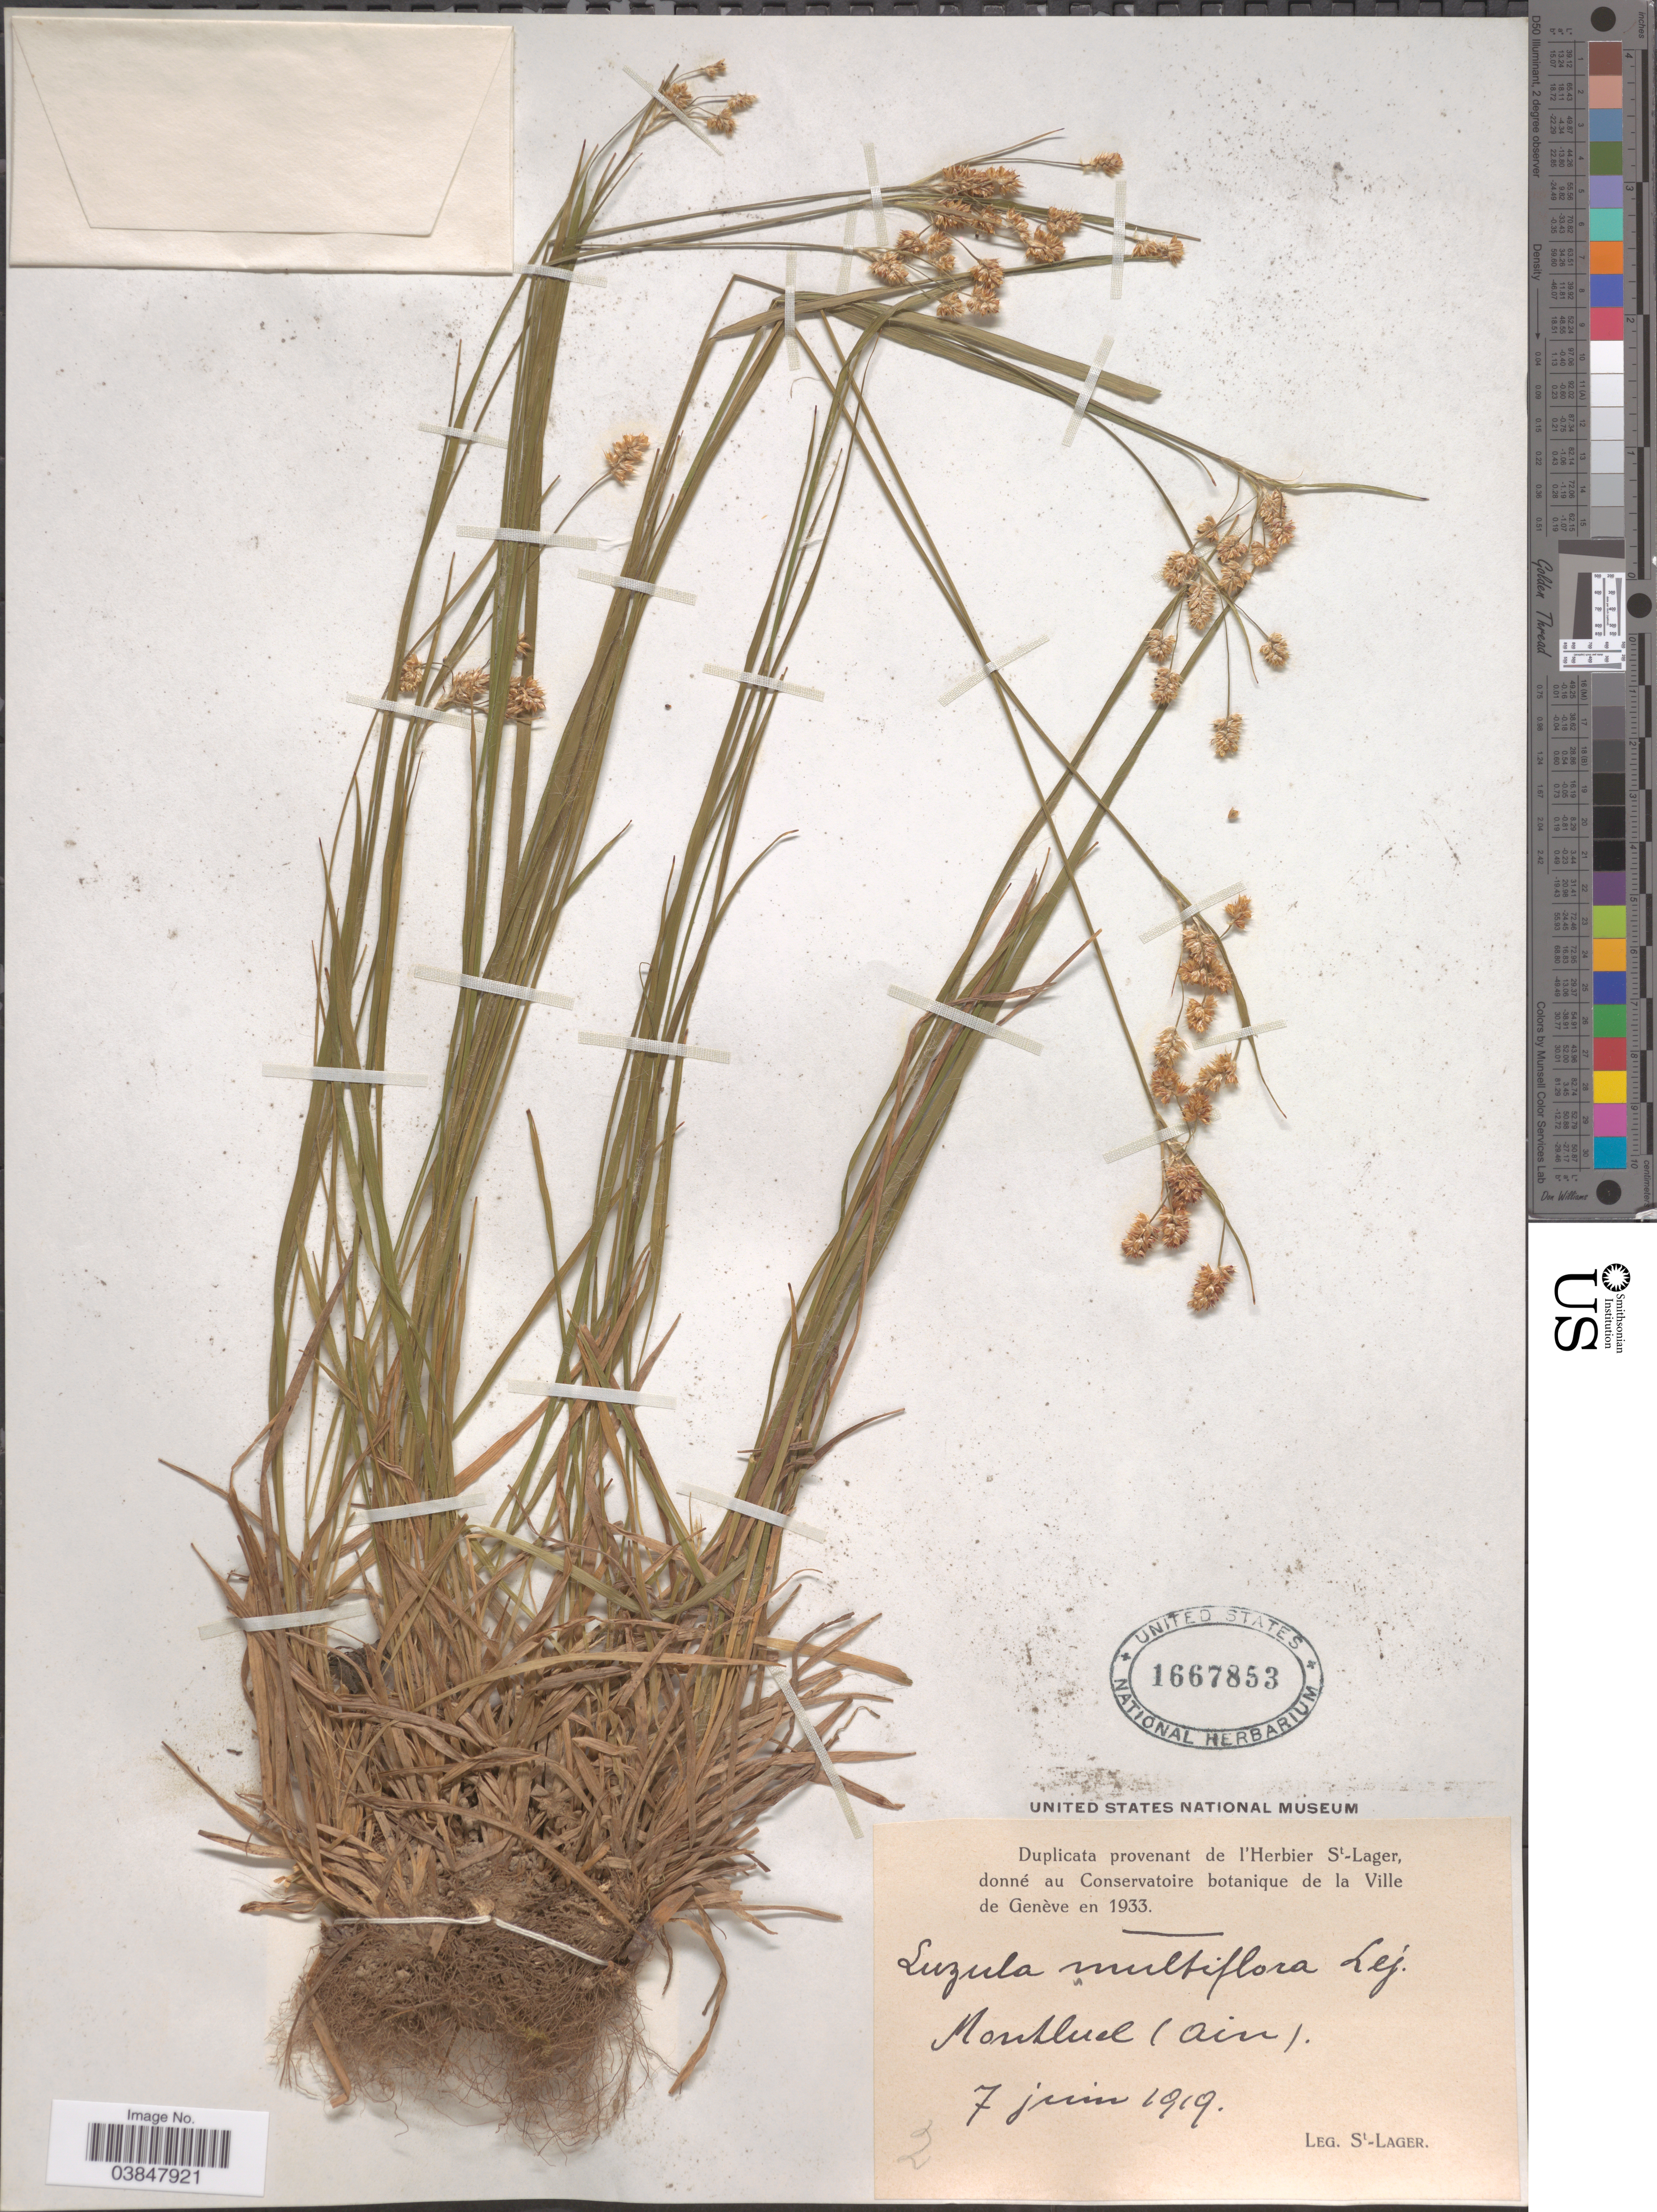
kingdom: Plantae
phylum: Tracheophyta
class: Liliopsida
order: Poales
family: Juncaceae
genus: Luzula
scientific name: Luzula multiflora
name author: (Ehrh.) Lej.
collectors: -. St. Lager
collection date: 1919-06-07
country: France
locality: Montluel (Ain).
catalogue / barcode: US 1667853